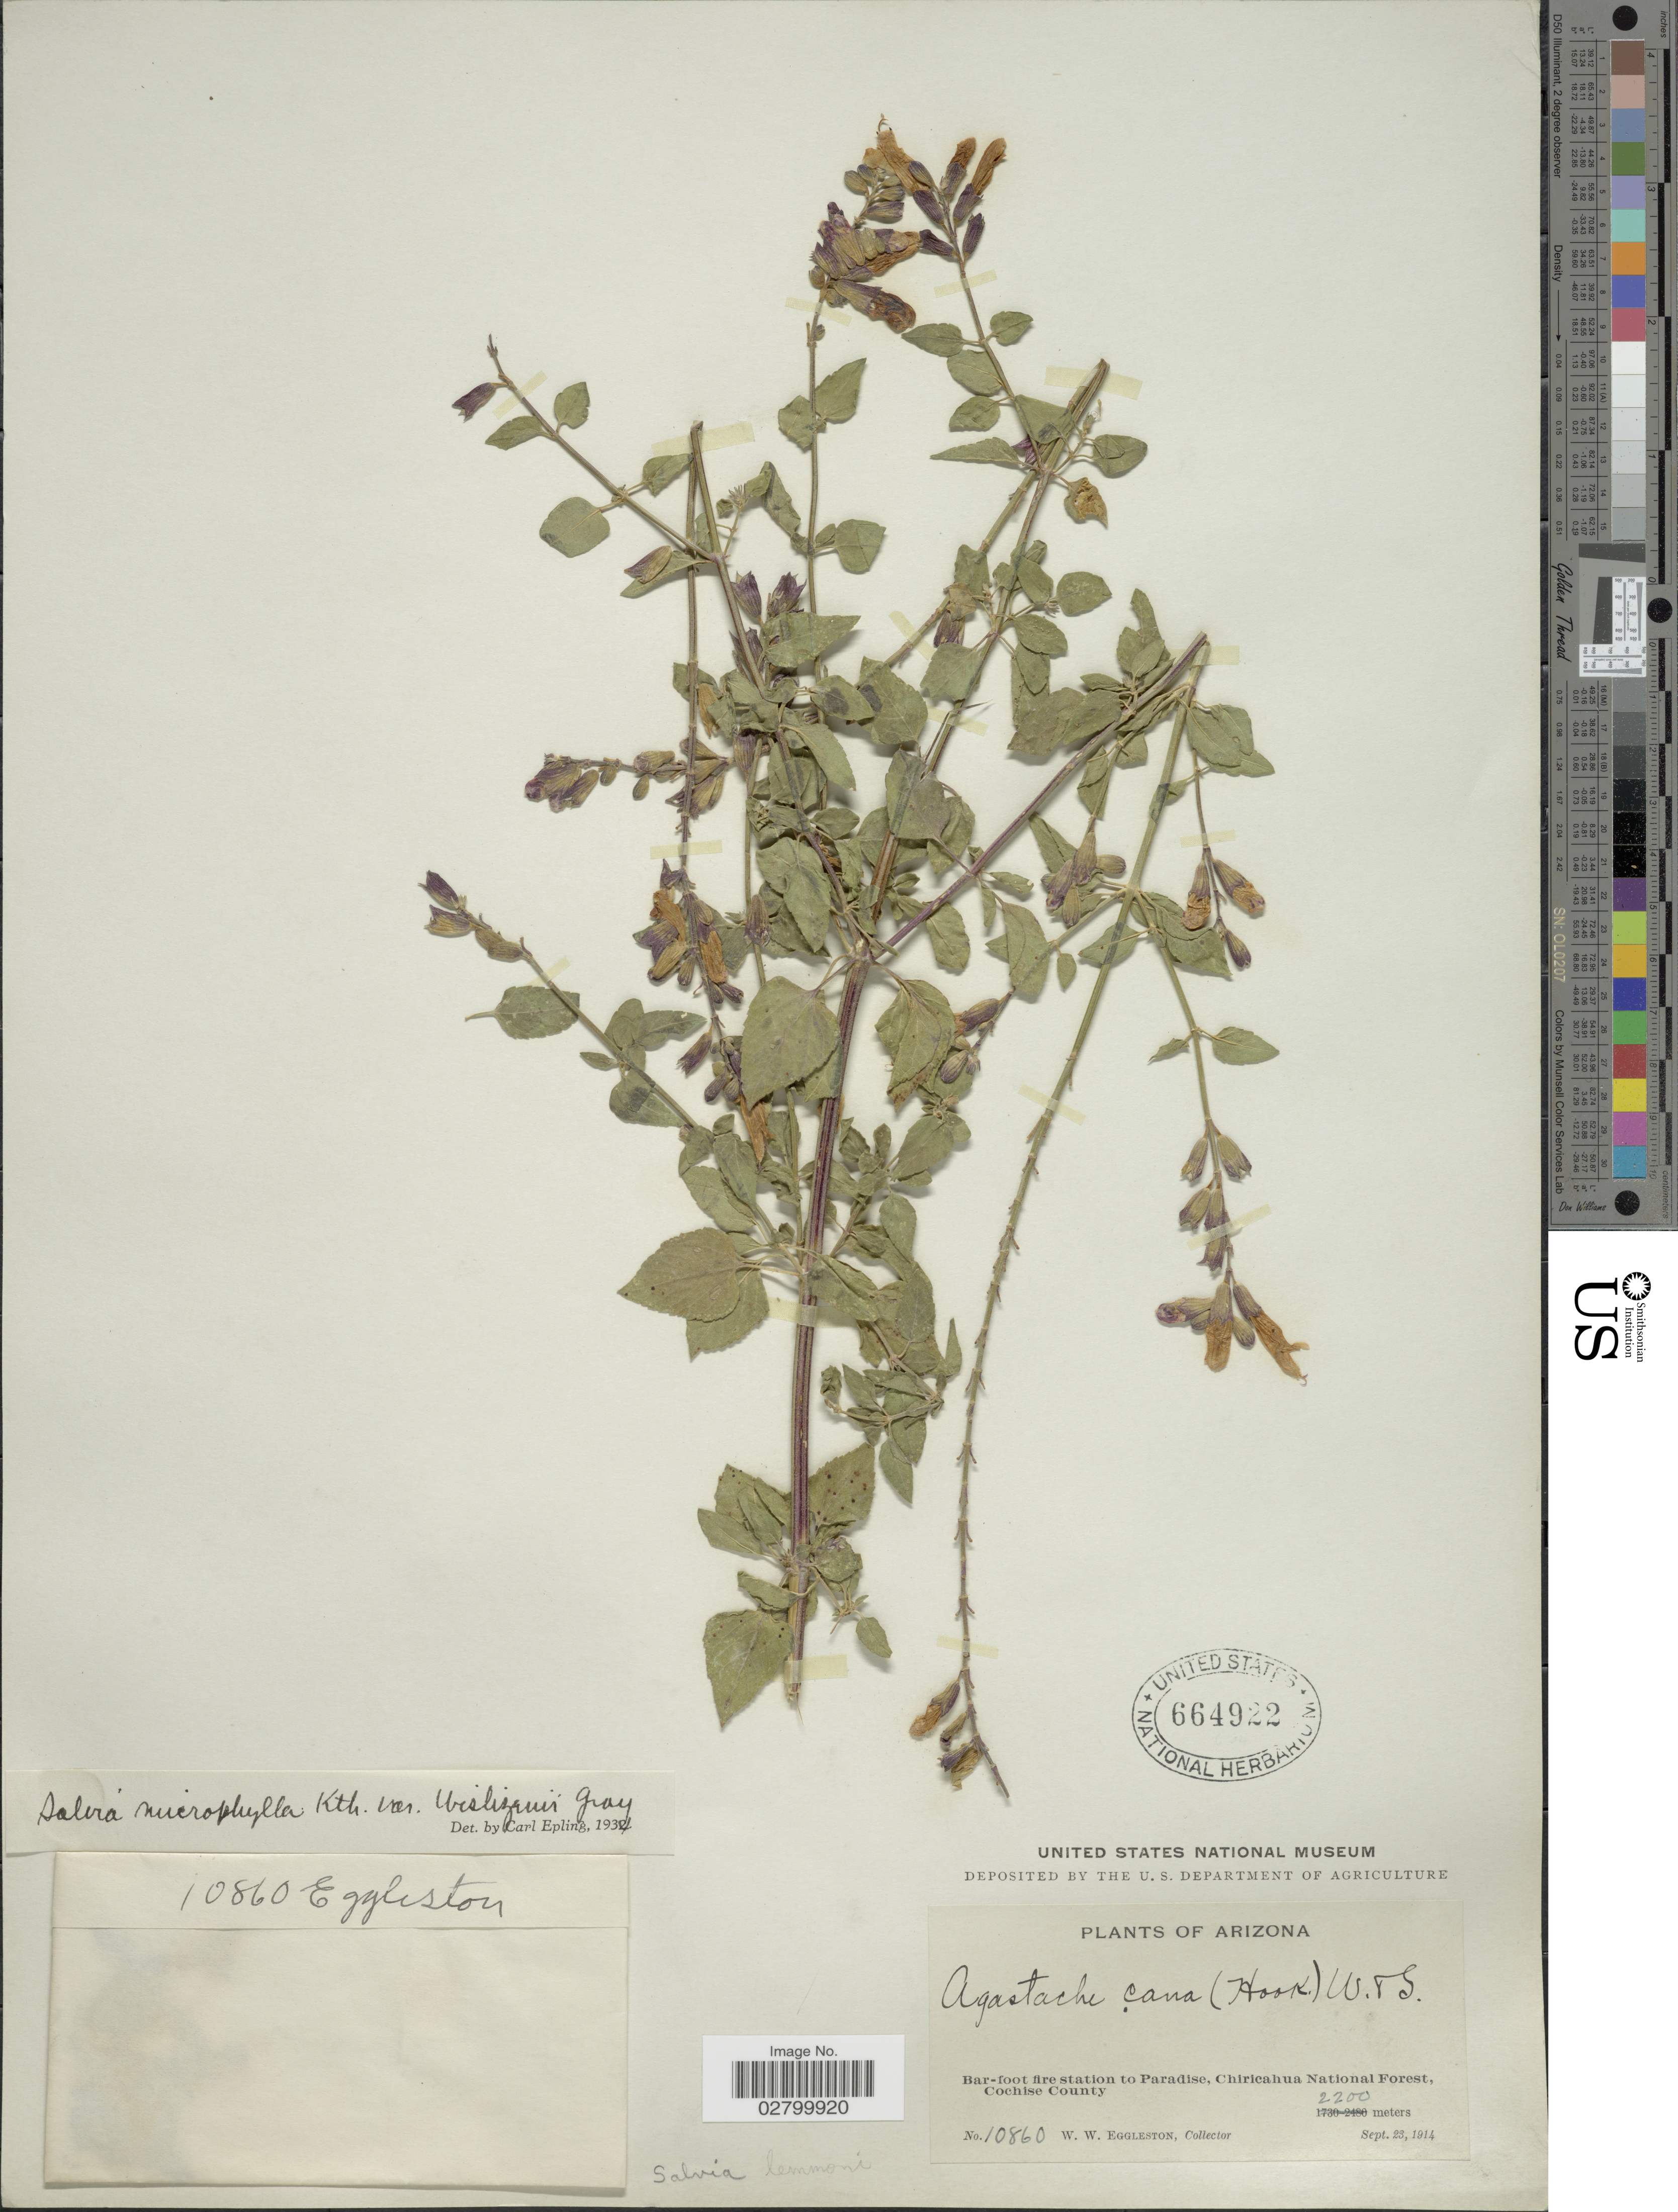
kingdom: Plantae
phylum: Tracheophyta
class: Magnoliopsida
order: Lamiales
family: Lamiaceae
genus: Salvia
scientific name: Salvia microphylla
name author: Kunth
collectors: W. W. Eggleston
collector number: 10860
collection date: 1914-09-23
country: United States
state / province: Arizona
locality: Bar-foot fire station to Paradise, Chiricahua National Forest, Cochise County.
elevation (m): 2200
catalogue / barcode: US 664922